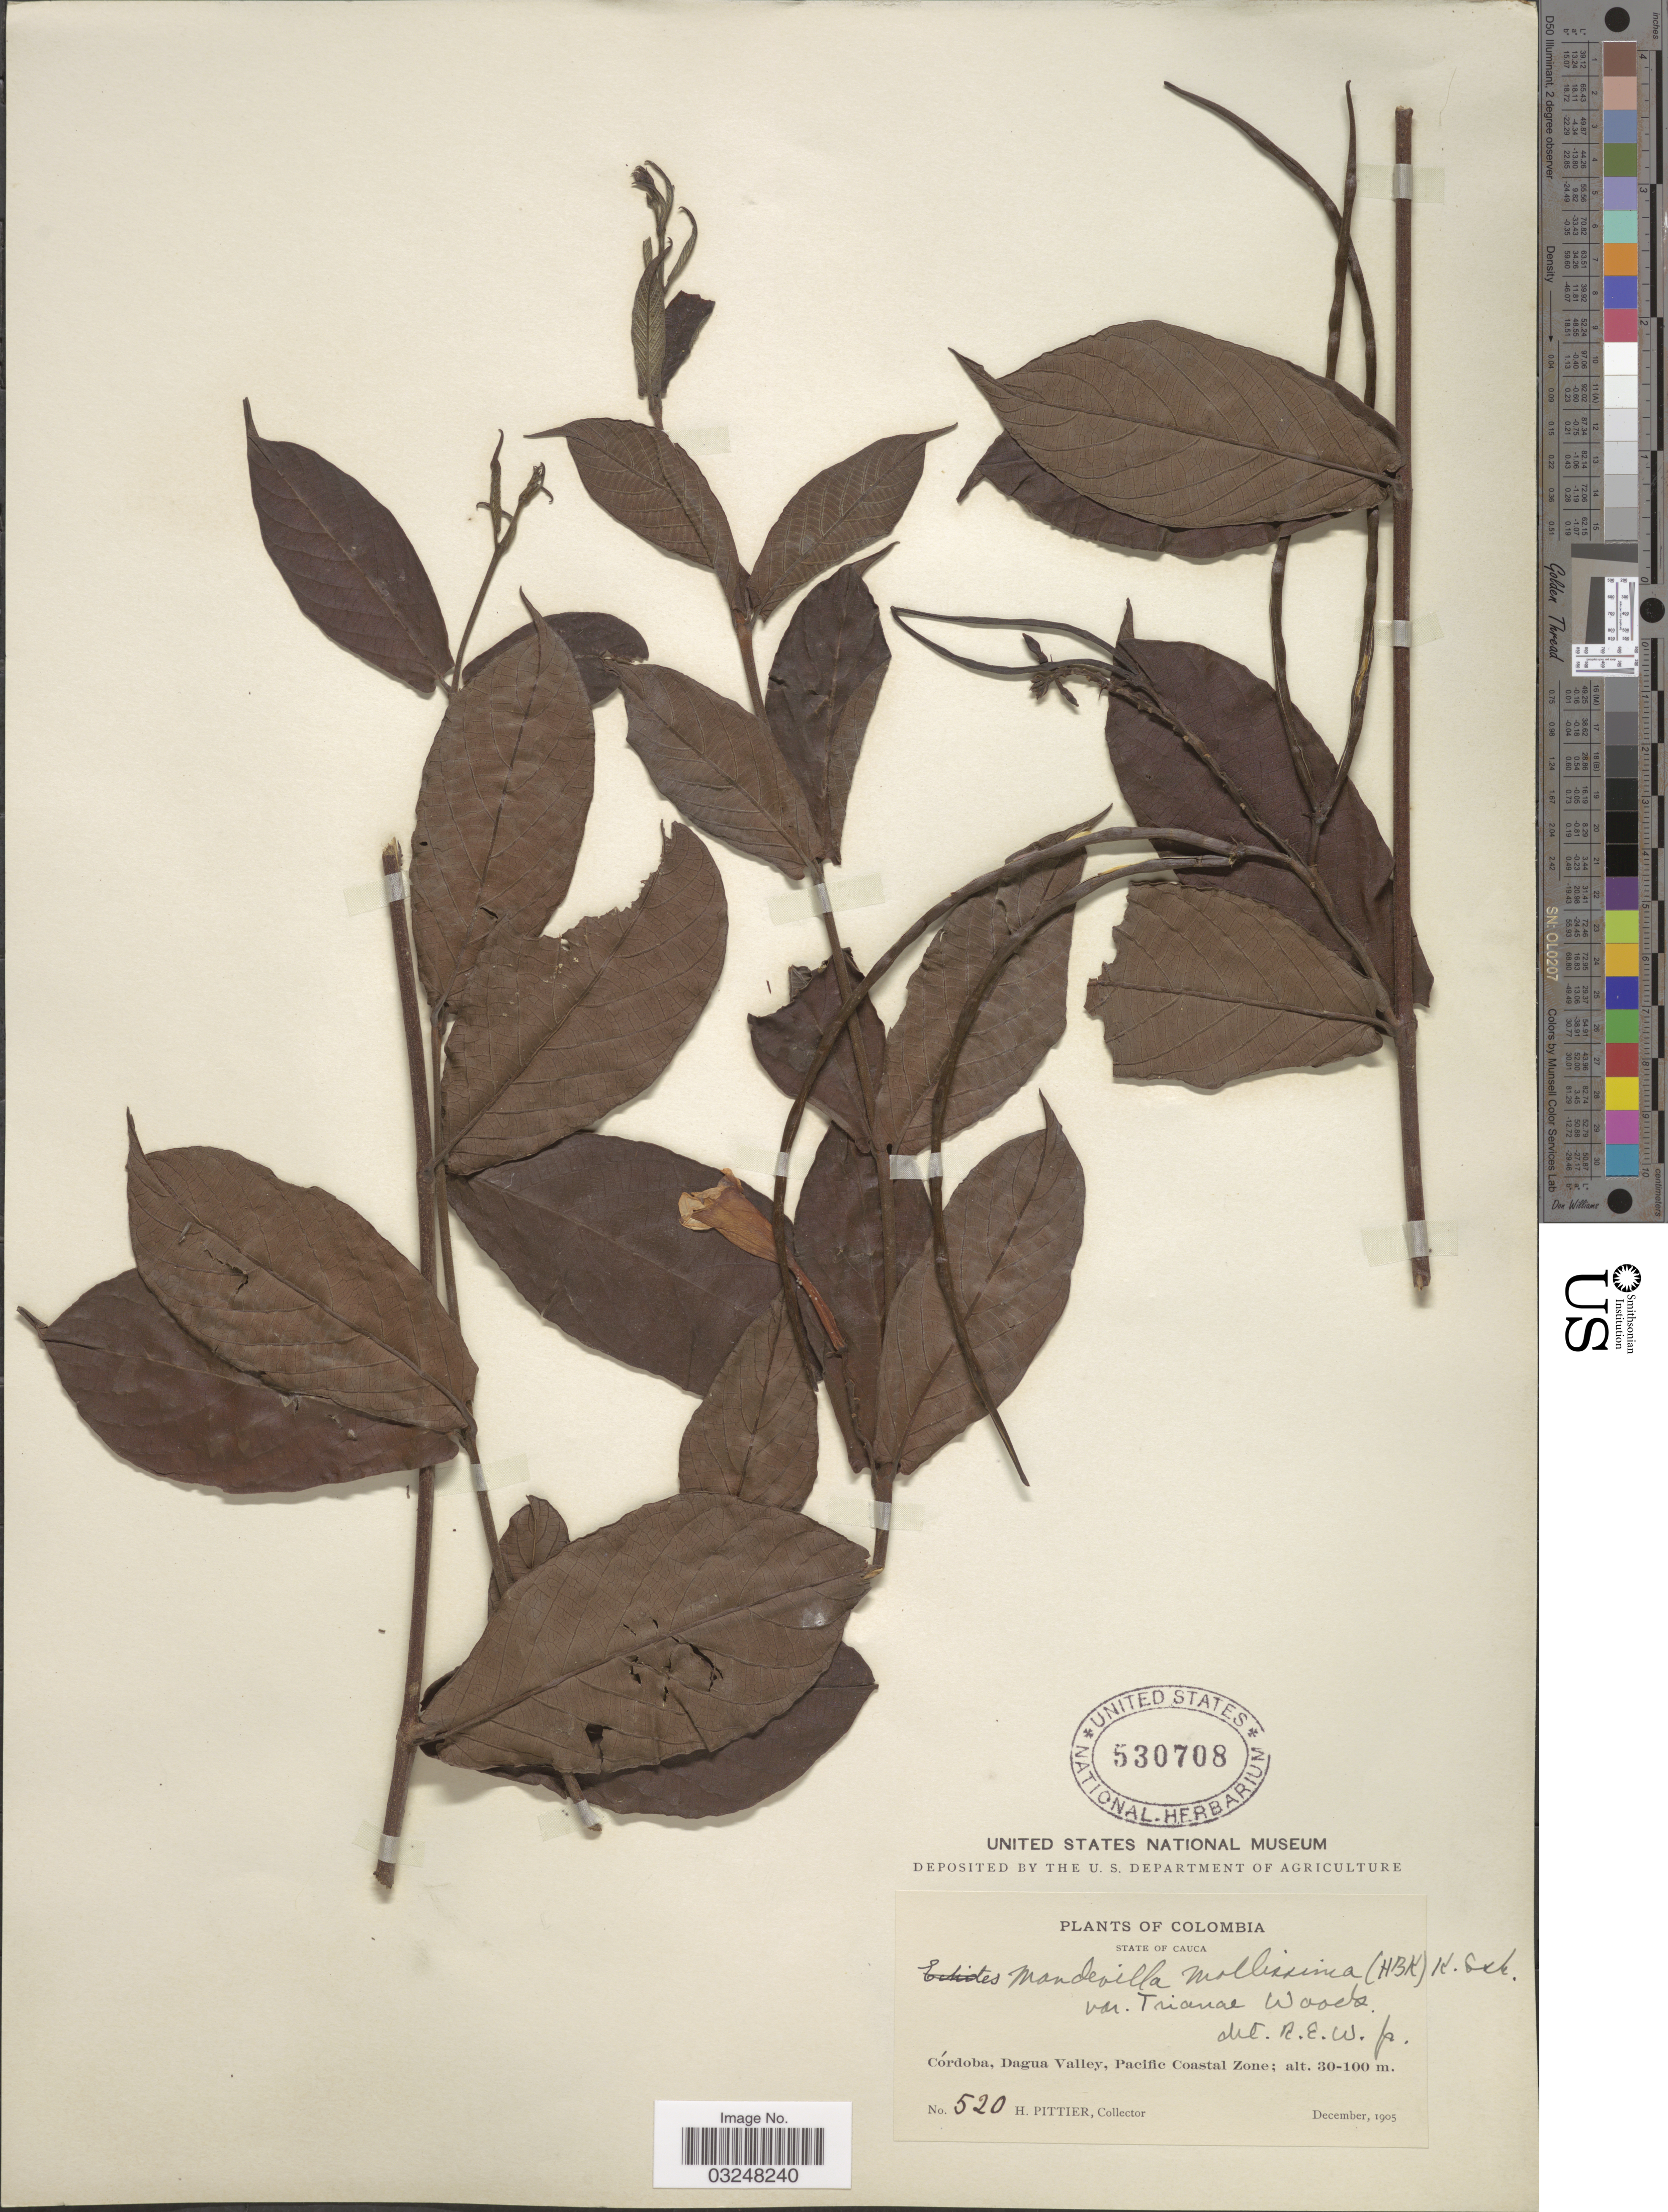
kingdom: Plantae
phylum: Tracheophyta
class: Magnoliopsida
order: Gentianales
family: Apocynaceae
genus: Mandevilla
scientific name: Mandevilla trianae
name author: Woodson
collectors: H. F. Pittier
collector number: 520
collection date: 1905-12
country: Colombia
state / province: Córdoba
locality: Dagua Valley, Pacific Coastal Zone.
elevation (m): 30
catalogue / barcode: US 530708